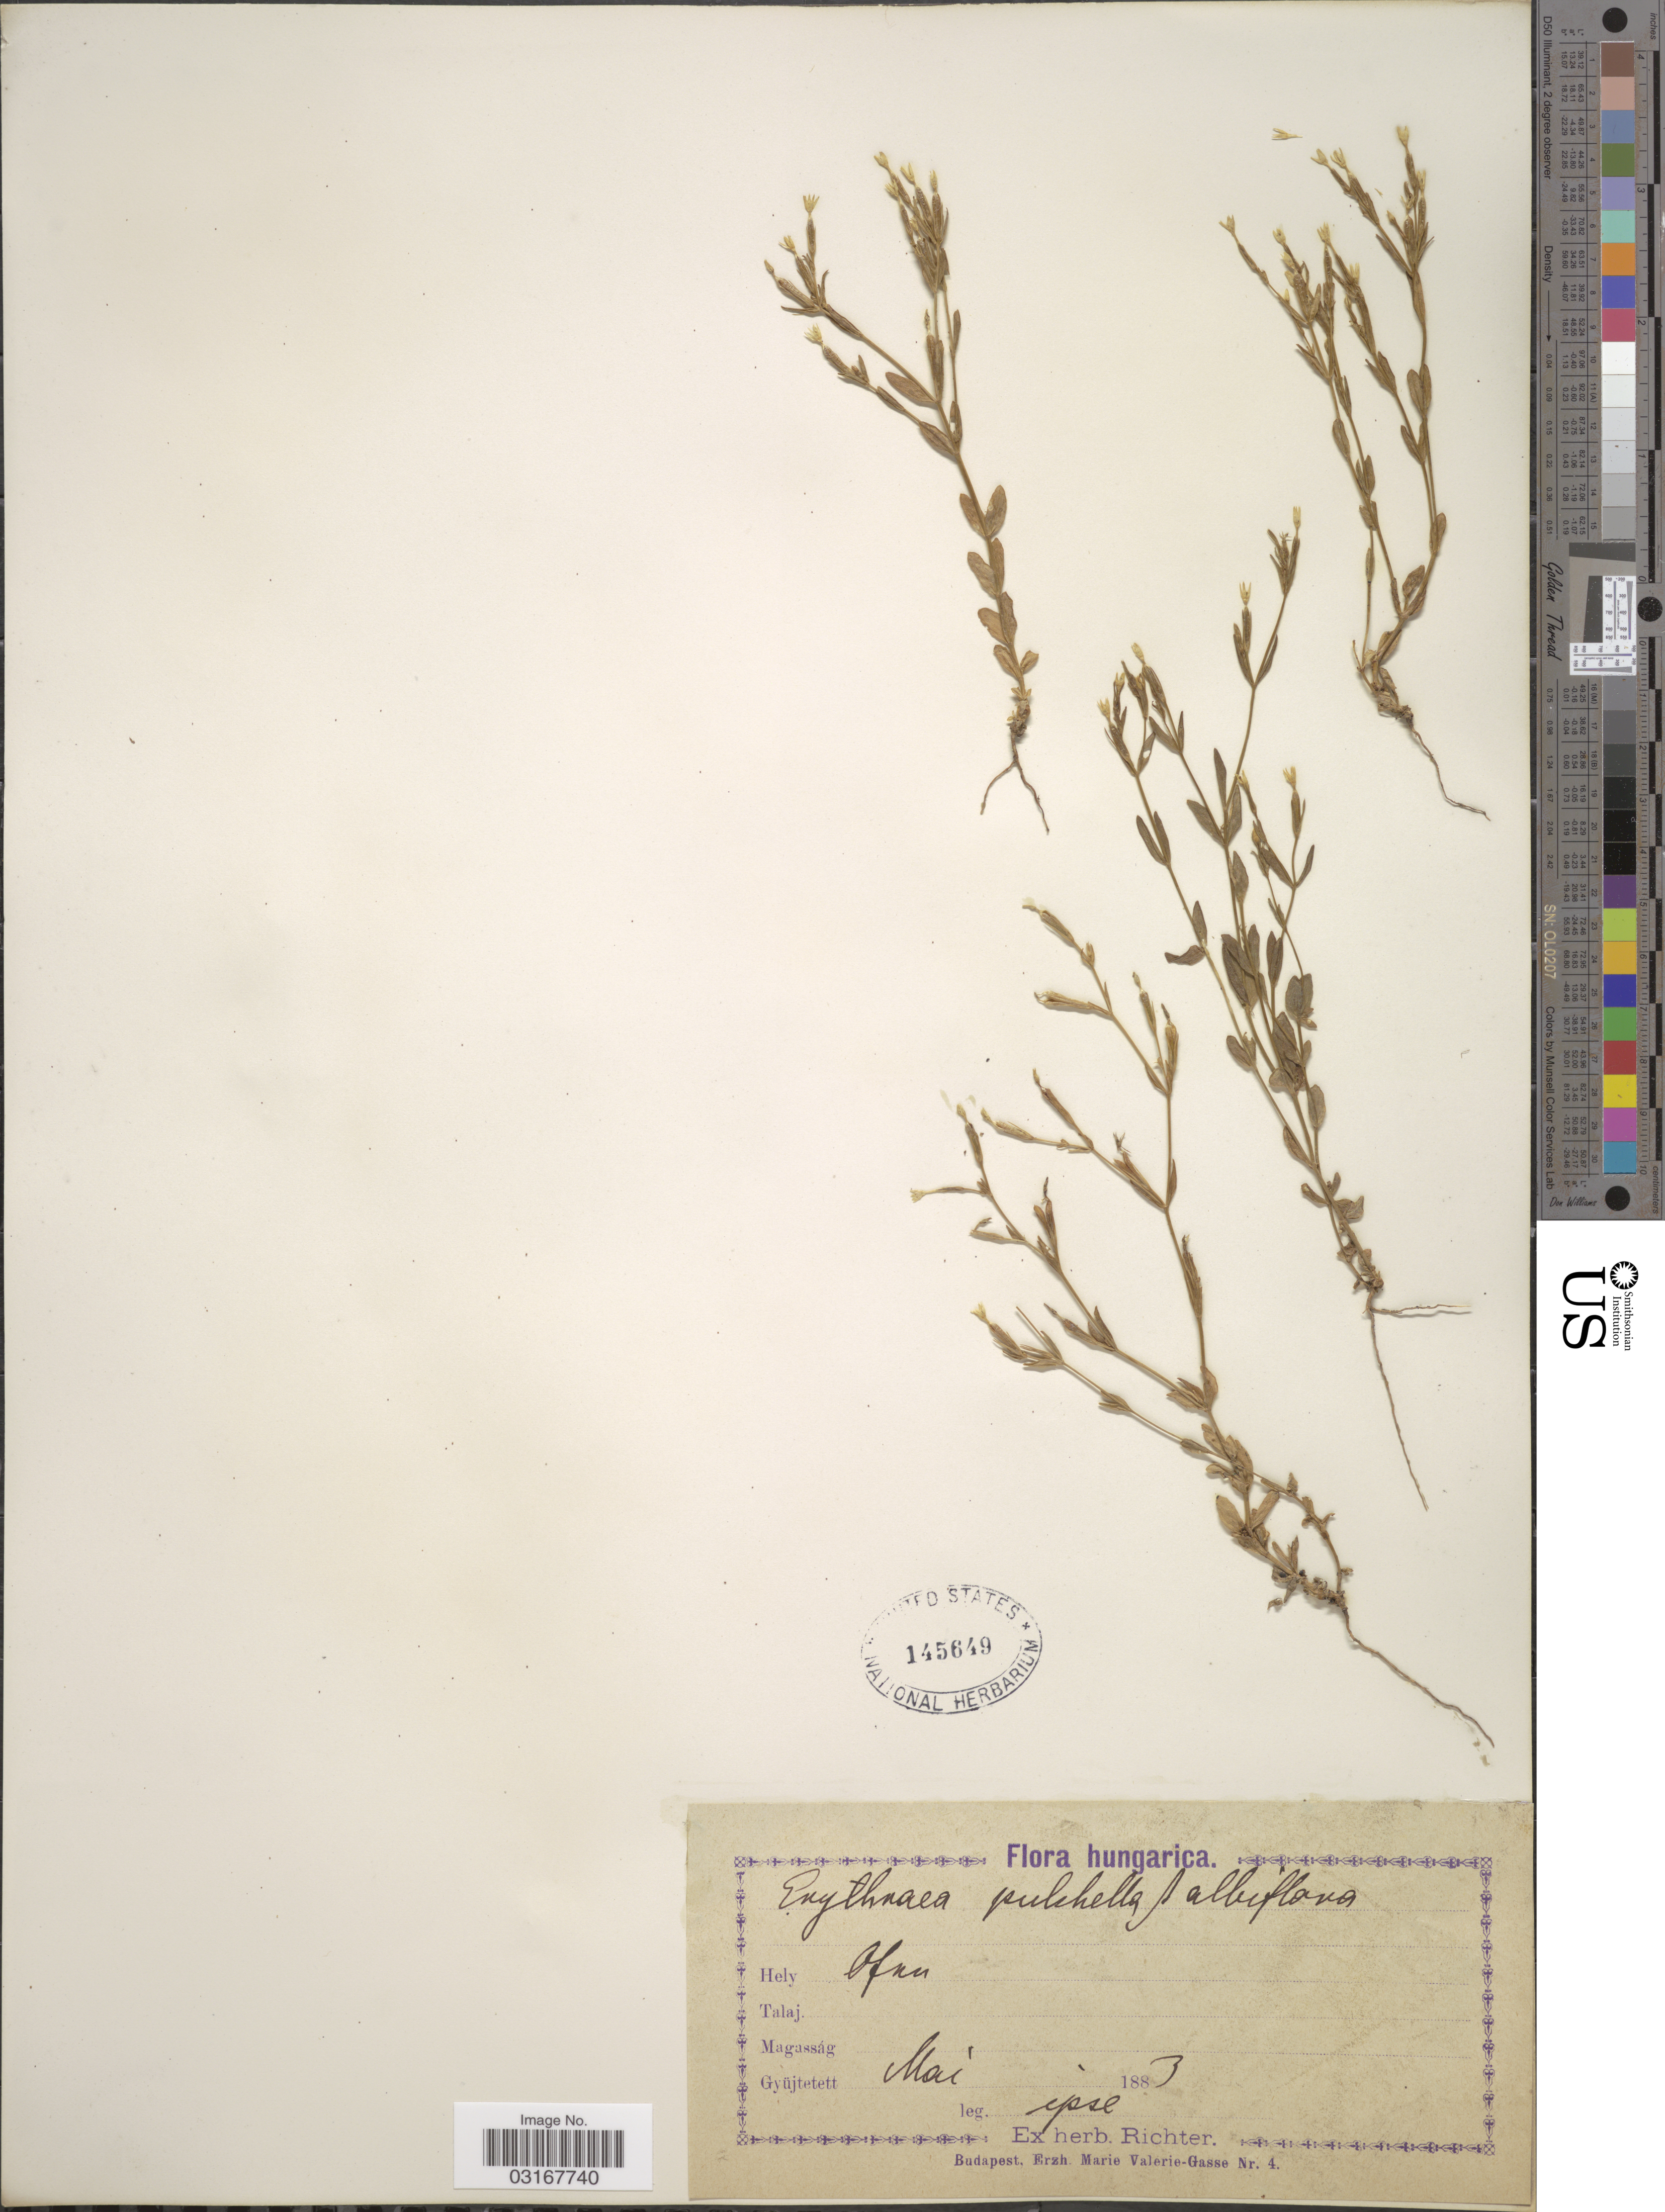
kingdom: Plantae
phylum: Tracheophyta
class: Magnoliopsida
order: Gentianales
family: Gentianaceae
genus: Centaurium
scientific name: Centaurium pulchellum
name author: (Sw.) Druce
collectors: -- Richter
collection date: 1883-05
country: Hungary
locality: Ofen.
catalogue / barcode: US 145649